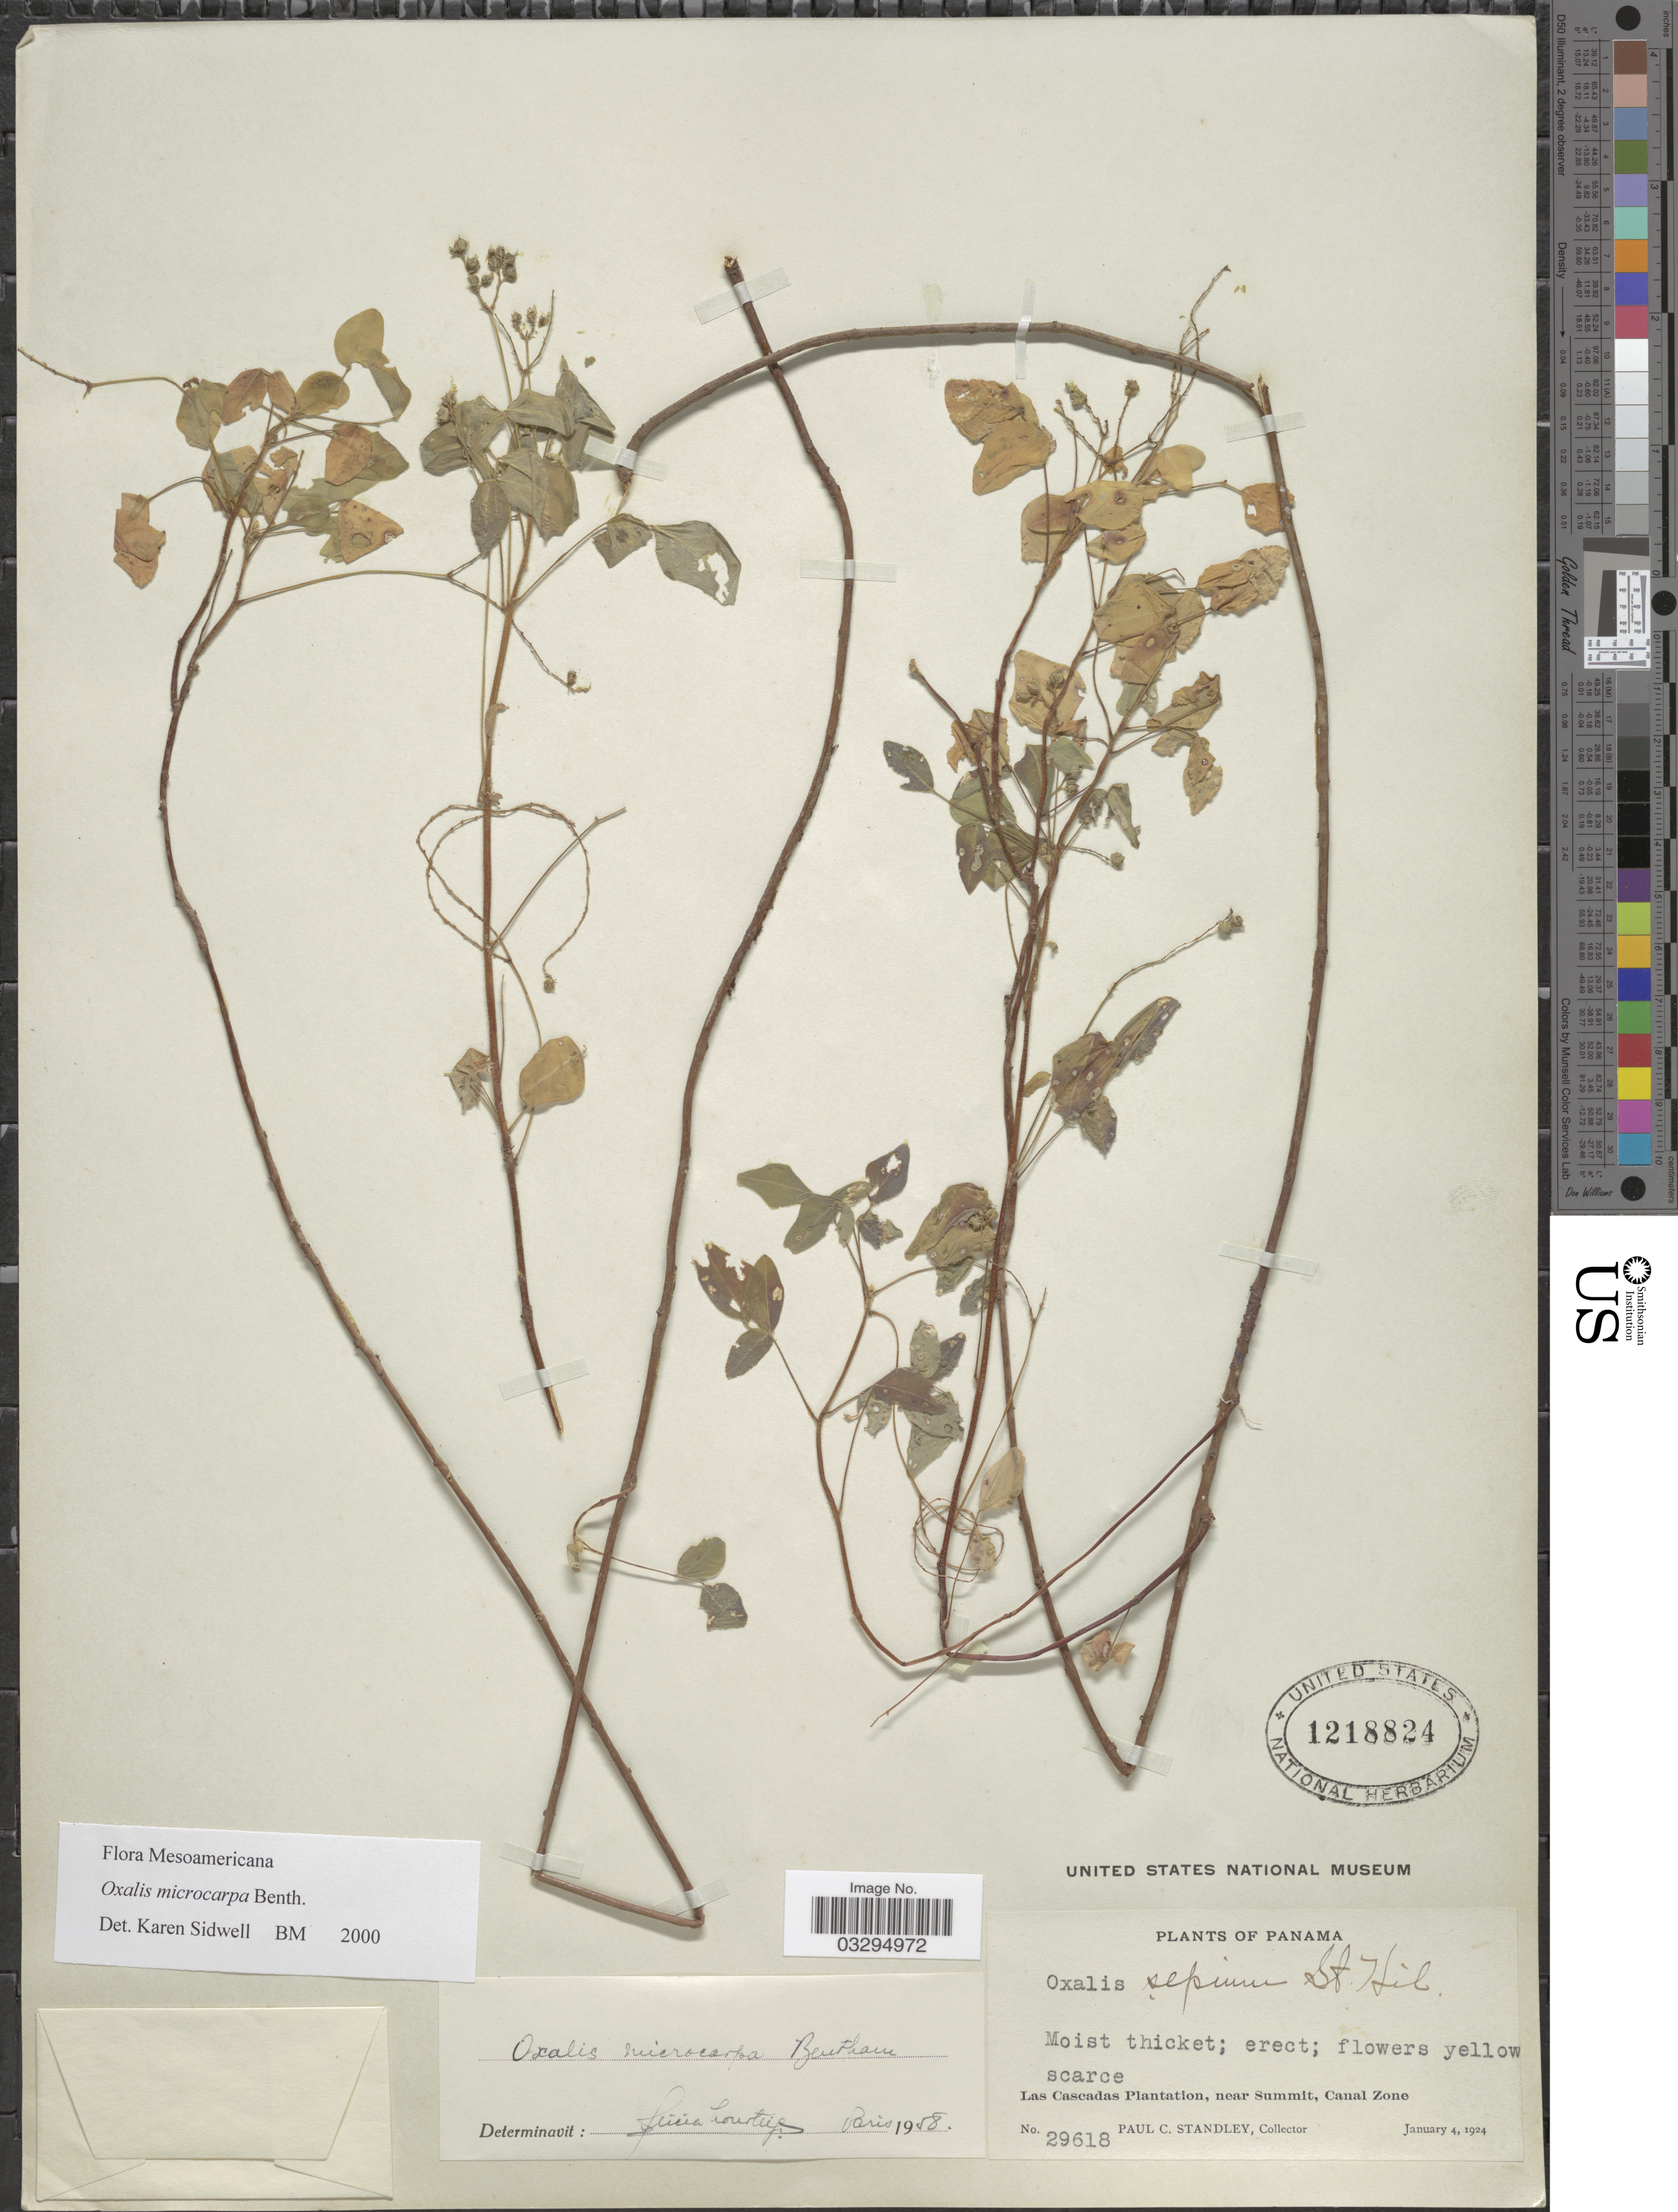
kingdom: Plantae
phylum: Tracheophyta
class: Magnoliopsida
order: Oxalidales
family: Oxalidaceae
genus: Oxalis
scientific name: Oxalis microcarpa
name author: Benth.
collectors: P. C. Standley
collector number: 29618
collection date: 1924-01-04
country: Panama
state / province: Colón / Panamá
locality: Las Cascadas Plantation, near Summit, Canal Zone.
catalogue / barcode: US 1218824